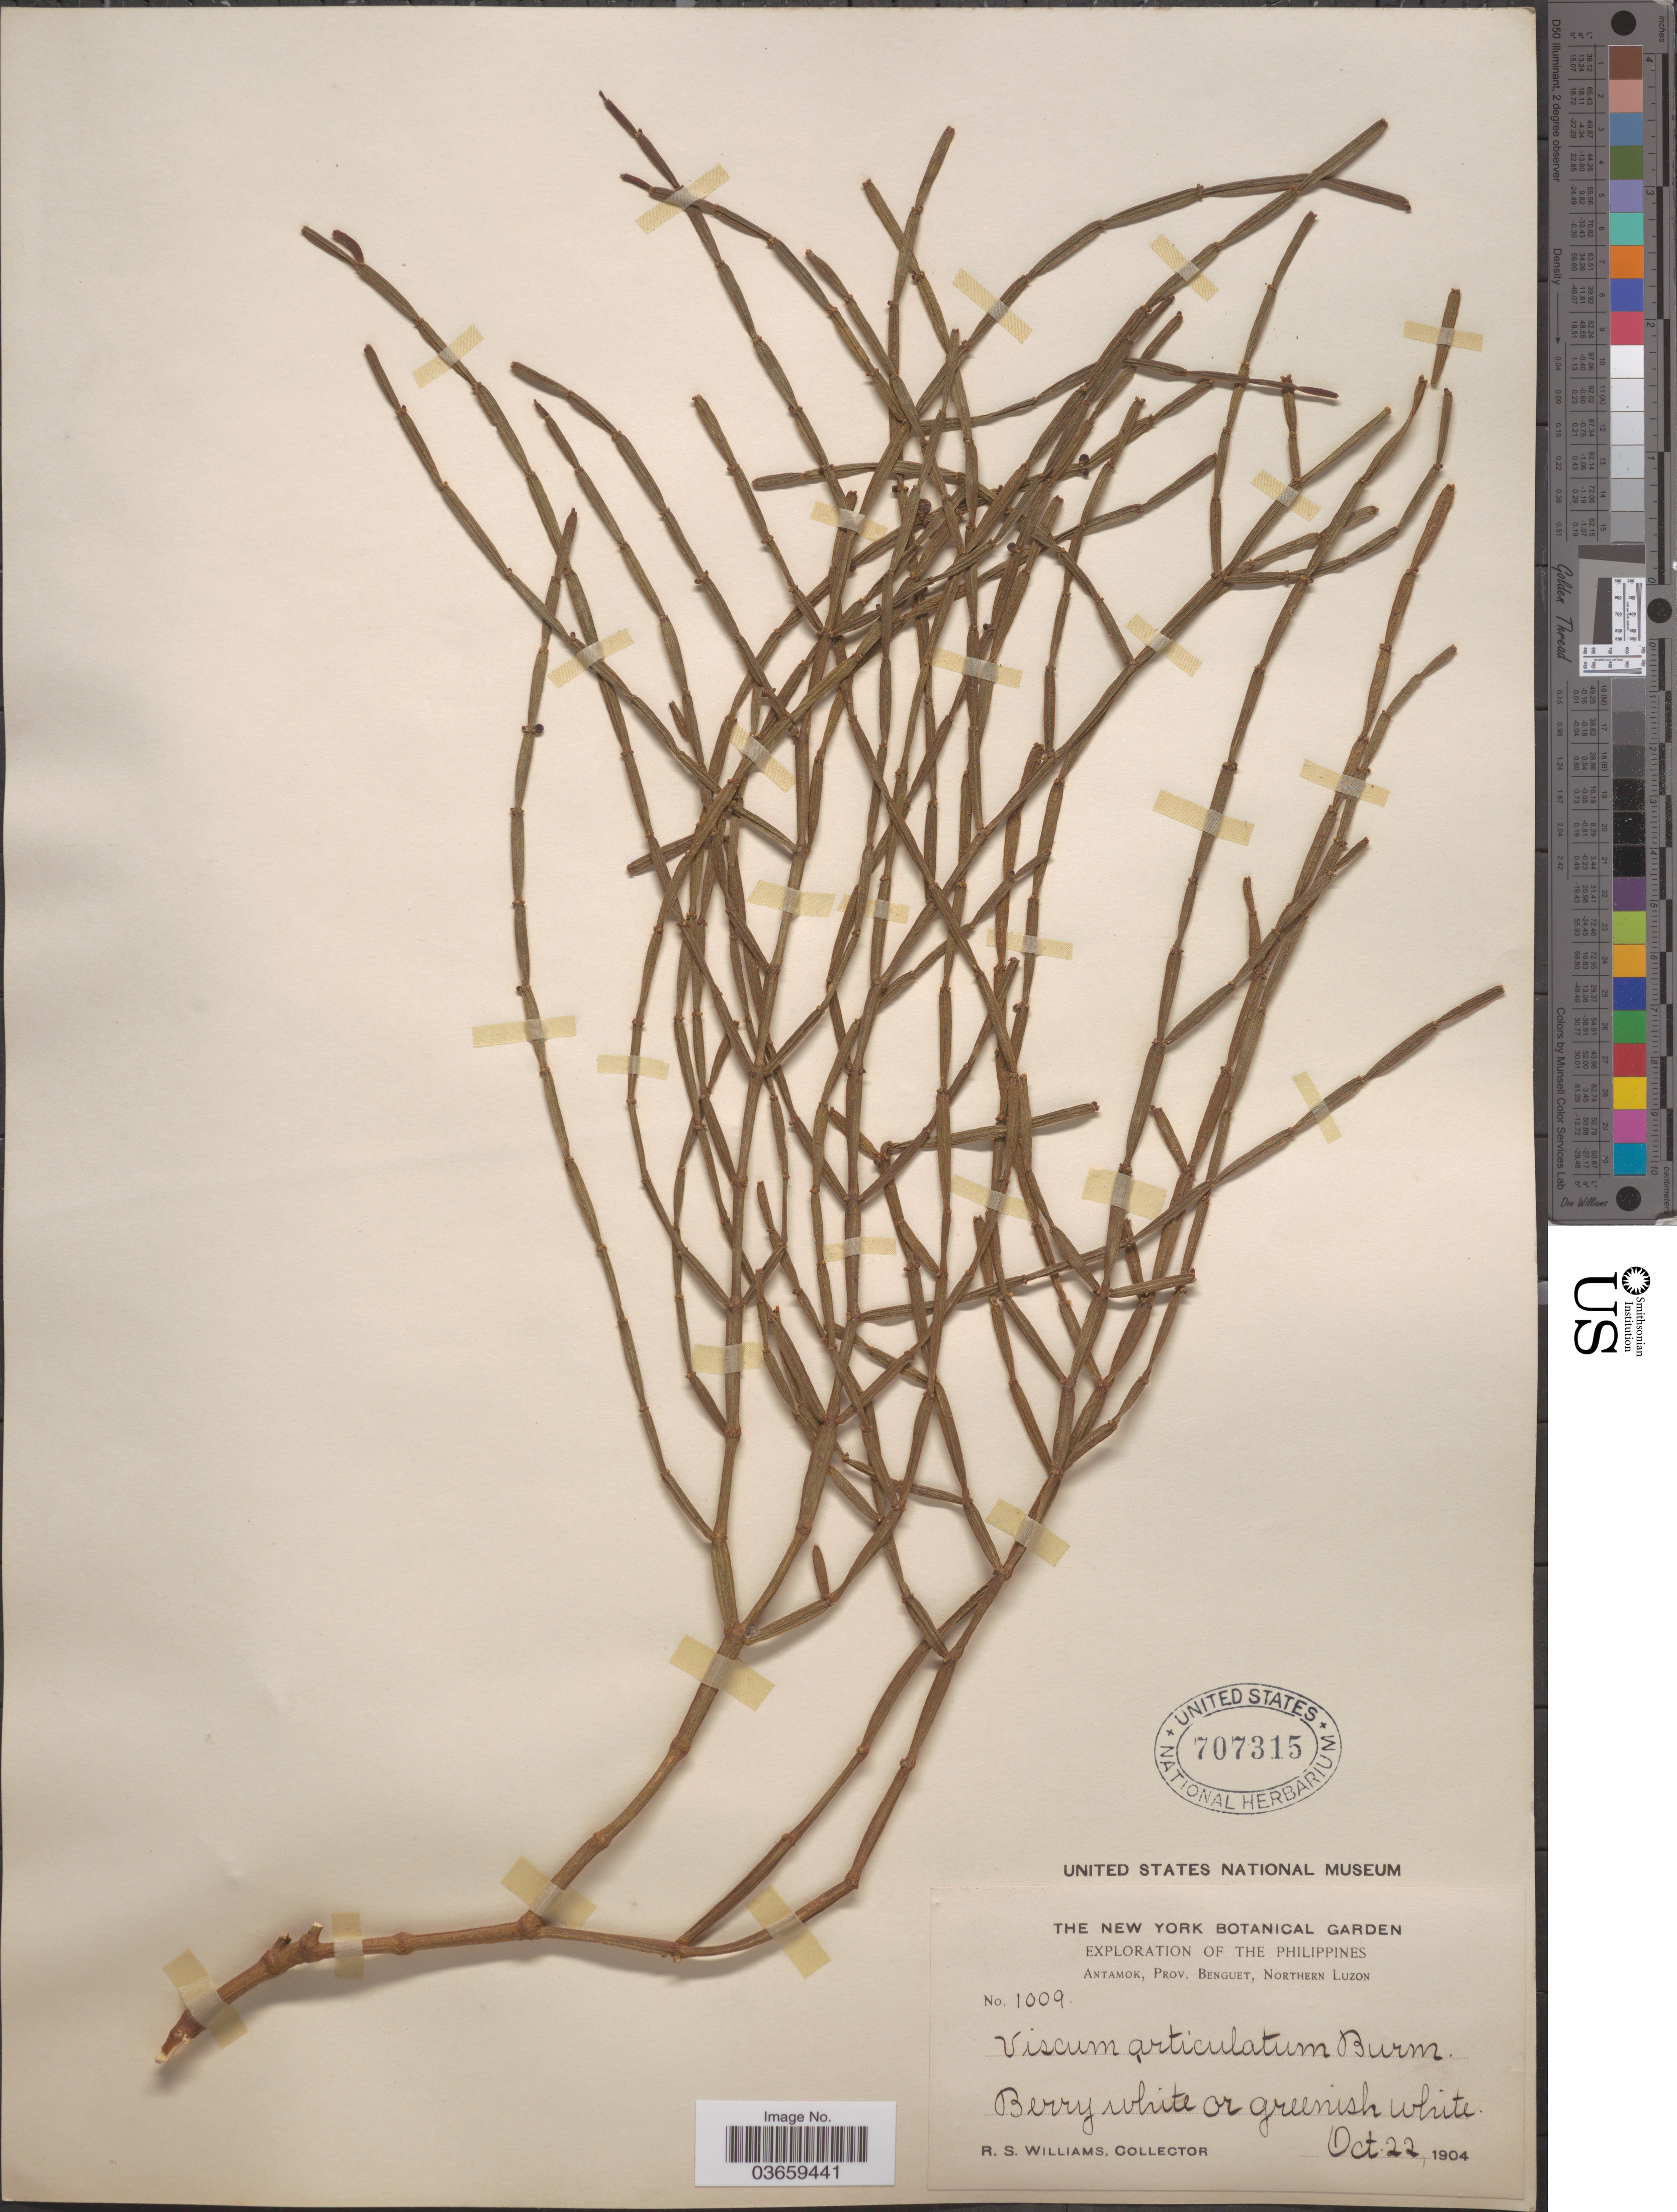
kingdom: Plantae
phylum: Tracheophyta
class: Magnoliopsida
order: Santalales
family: Viscaceae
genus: Viscum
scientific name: Viscum articulatum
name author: Burm. f.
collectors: R. S. Williams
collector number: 1009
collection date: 1904-10-22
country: Philippines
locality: Antamok, Prov. Benguet, Northern Luzon.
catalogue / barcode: US 707315